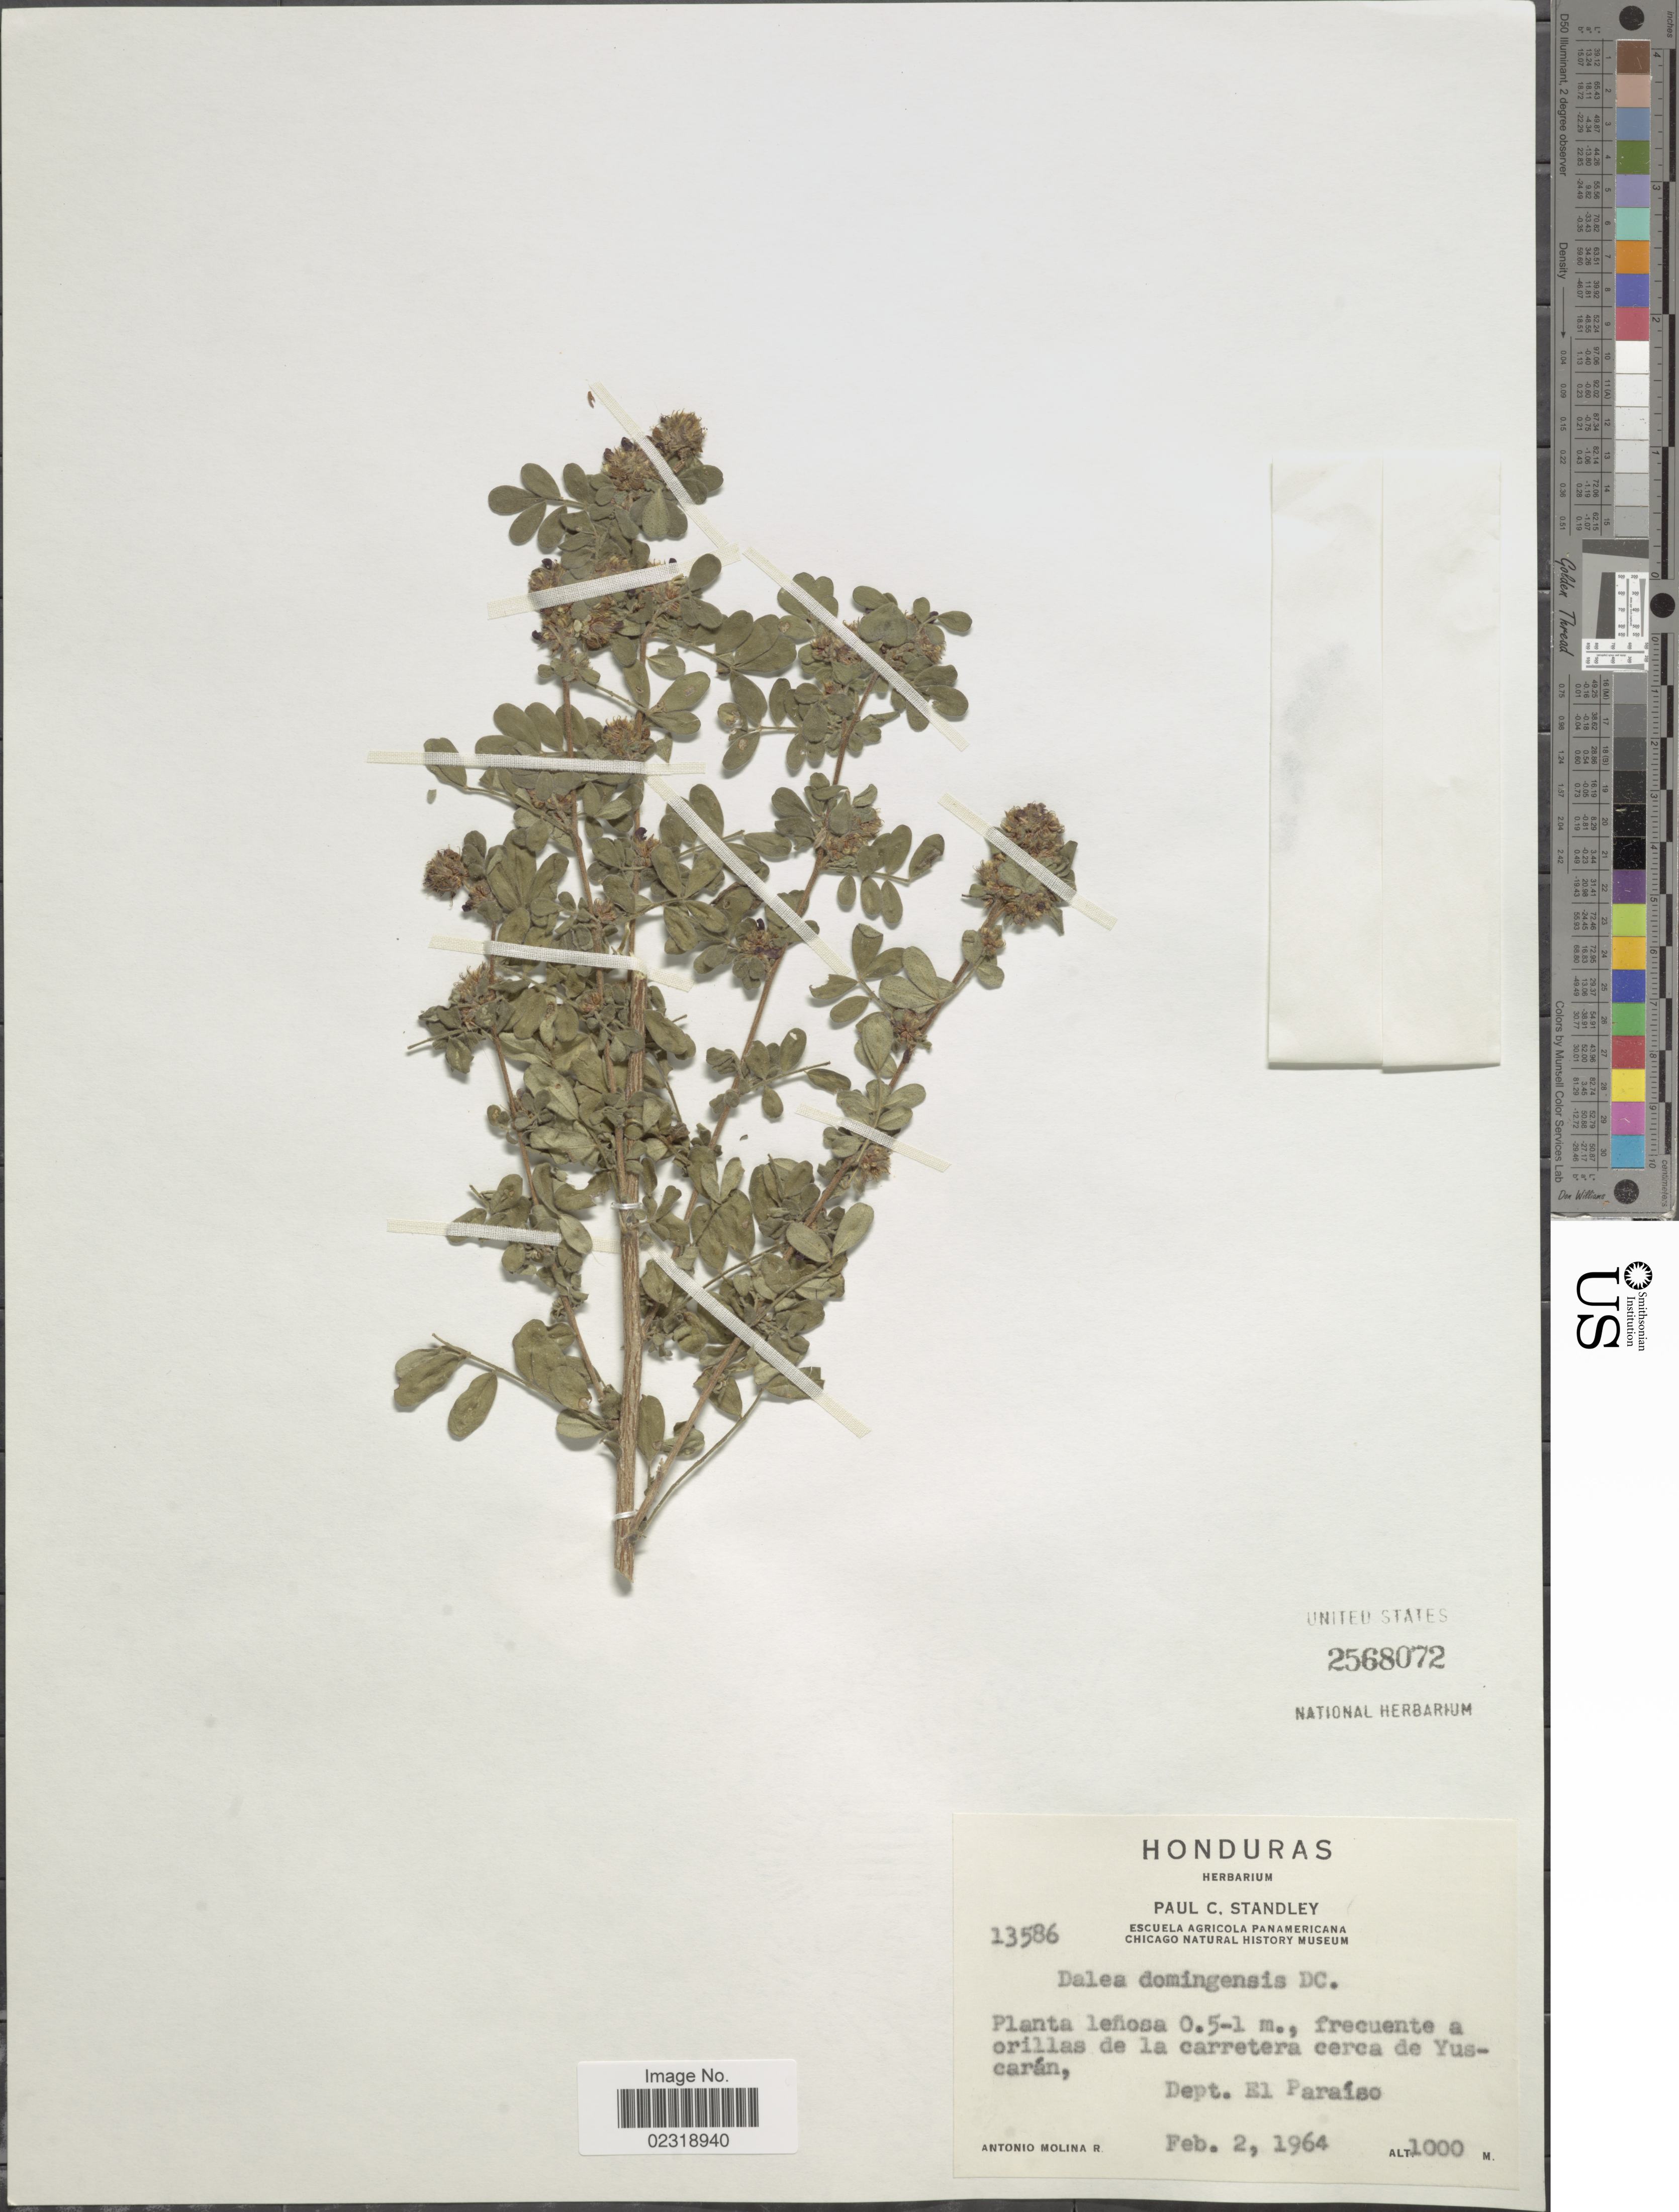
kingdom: Plantae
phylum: Tracheophyta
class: Magnoliopsida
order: Fabales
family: Fabaceae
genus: Dalea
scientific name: Dalea carthagenensis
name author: (Jacq.) J.F. Macbr.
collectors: A. Molina R.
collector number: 13586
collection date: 1964-02-02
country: Honduras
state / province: El Paraíso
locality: Frecuente a orillas de la carretera cerca de Yuscaran.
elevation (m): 1000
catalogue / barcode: US 2568072